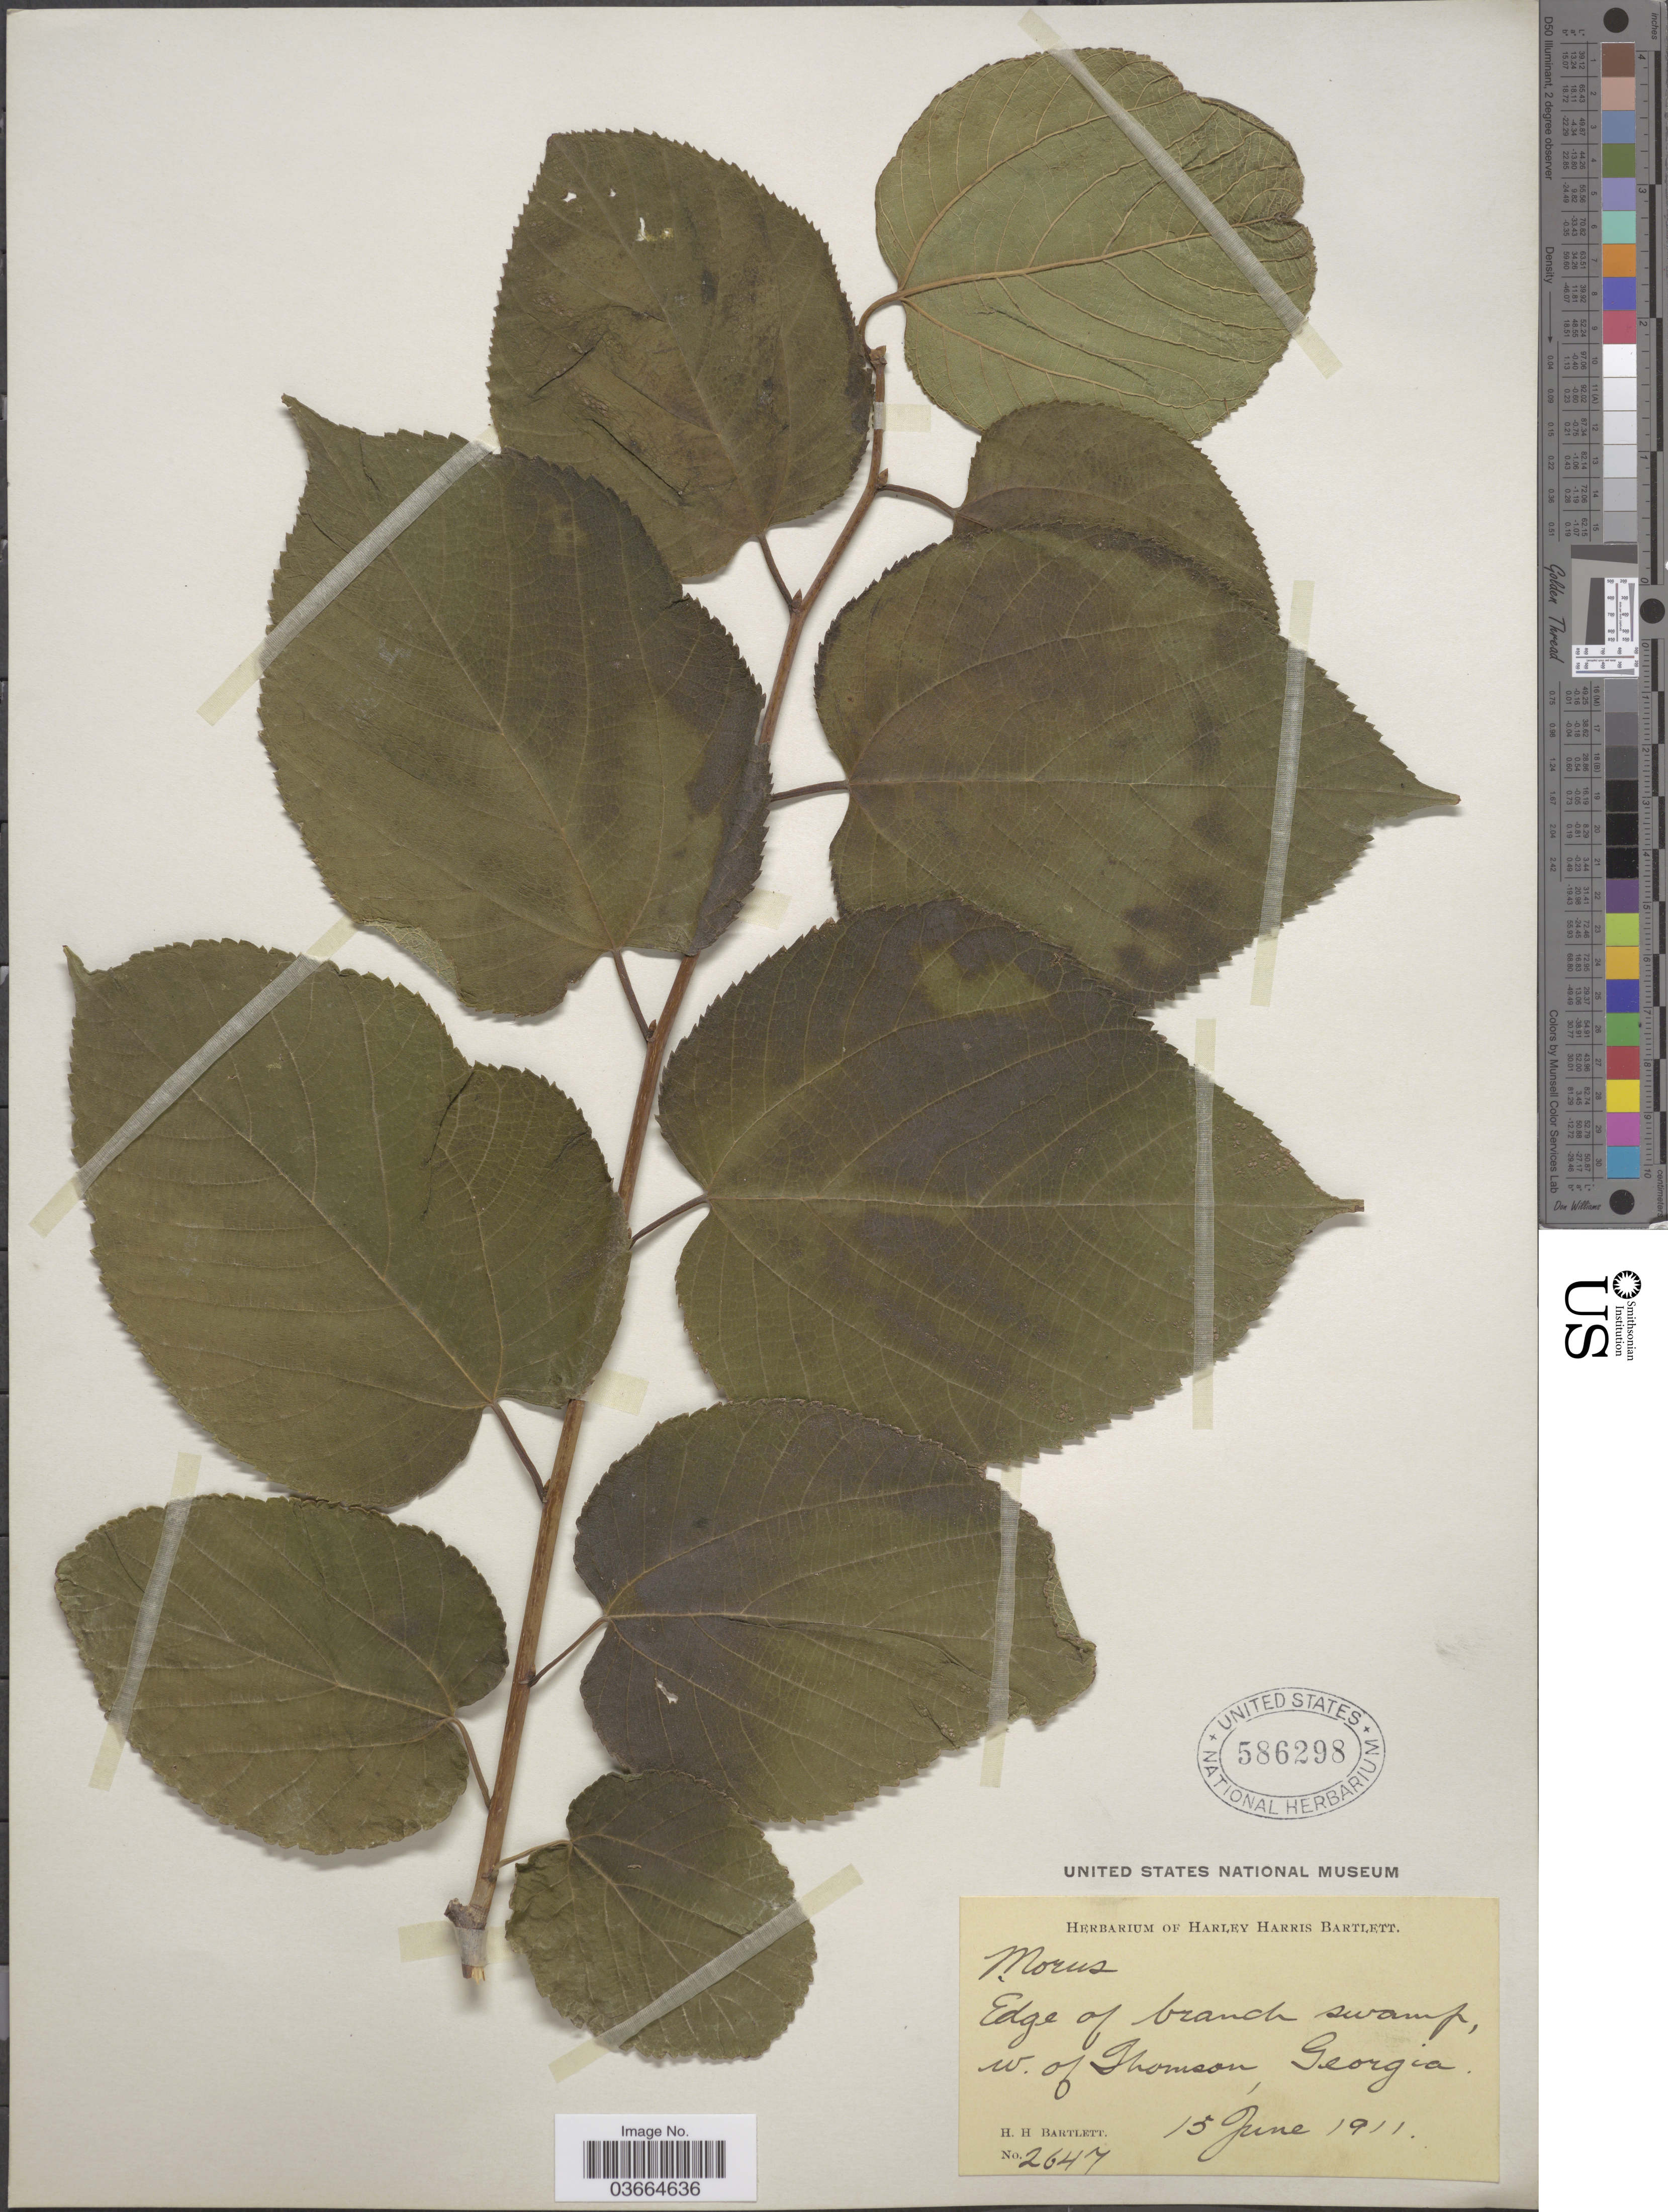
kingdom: Plantae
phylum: Tracheophyta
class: Magnoliopsida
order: Rosales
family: Moraceae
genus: Morus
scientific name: Morus rubra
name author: L.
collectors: H. H. Bartlett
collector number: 2647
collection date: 1911-06-15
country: United States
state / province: Georgia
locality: Edge of branch swamp w. of Thomson.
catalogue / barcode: US 586298